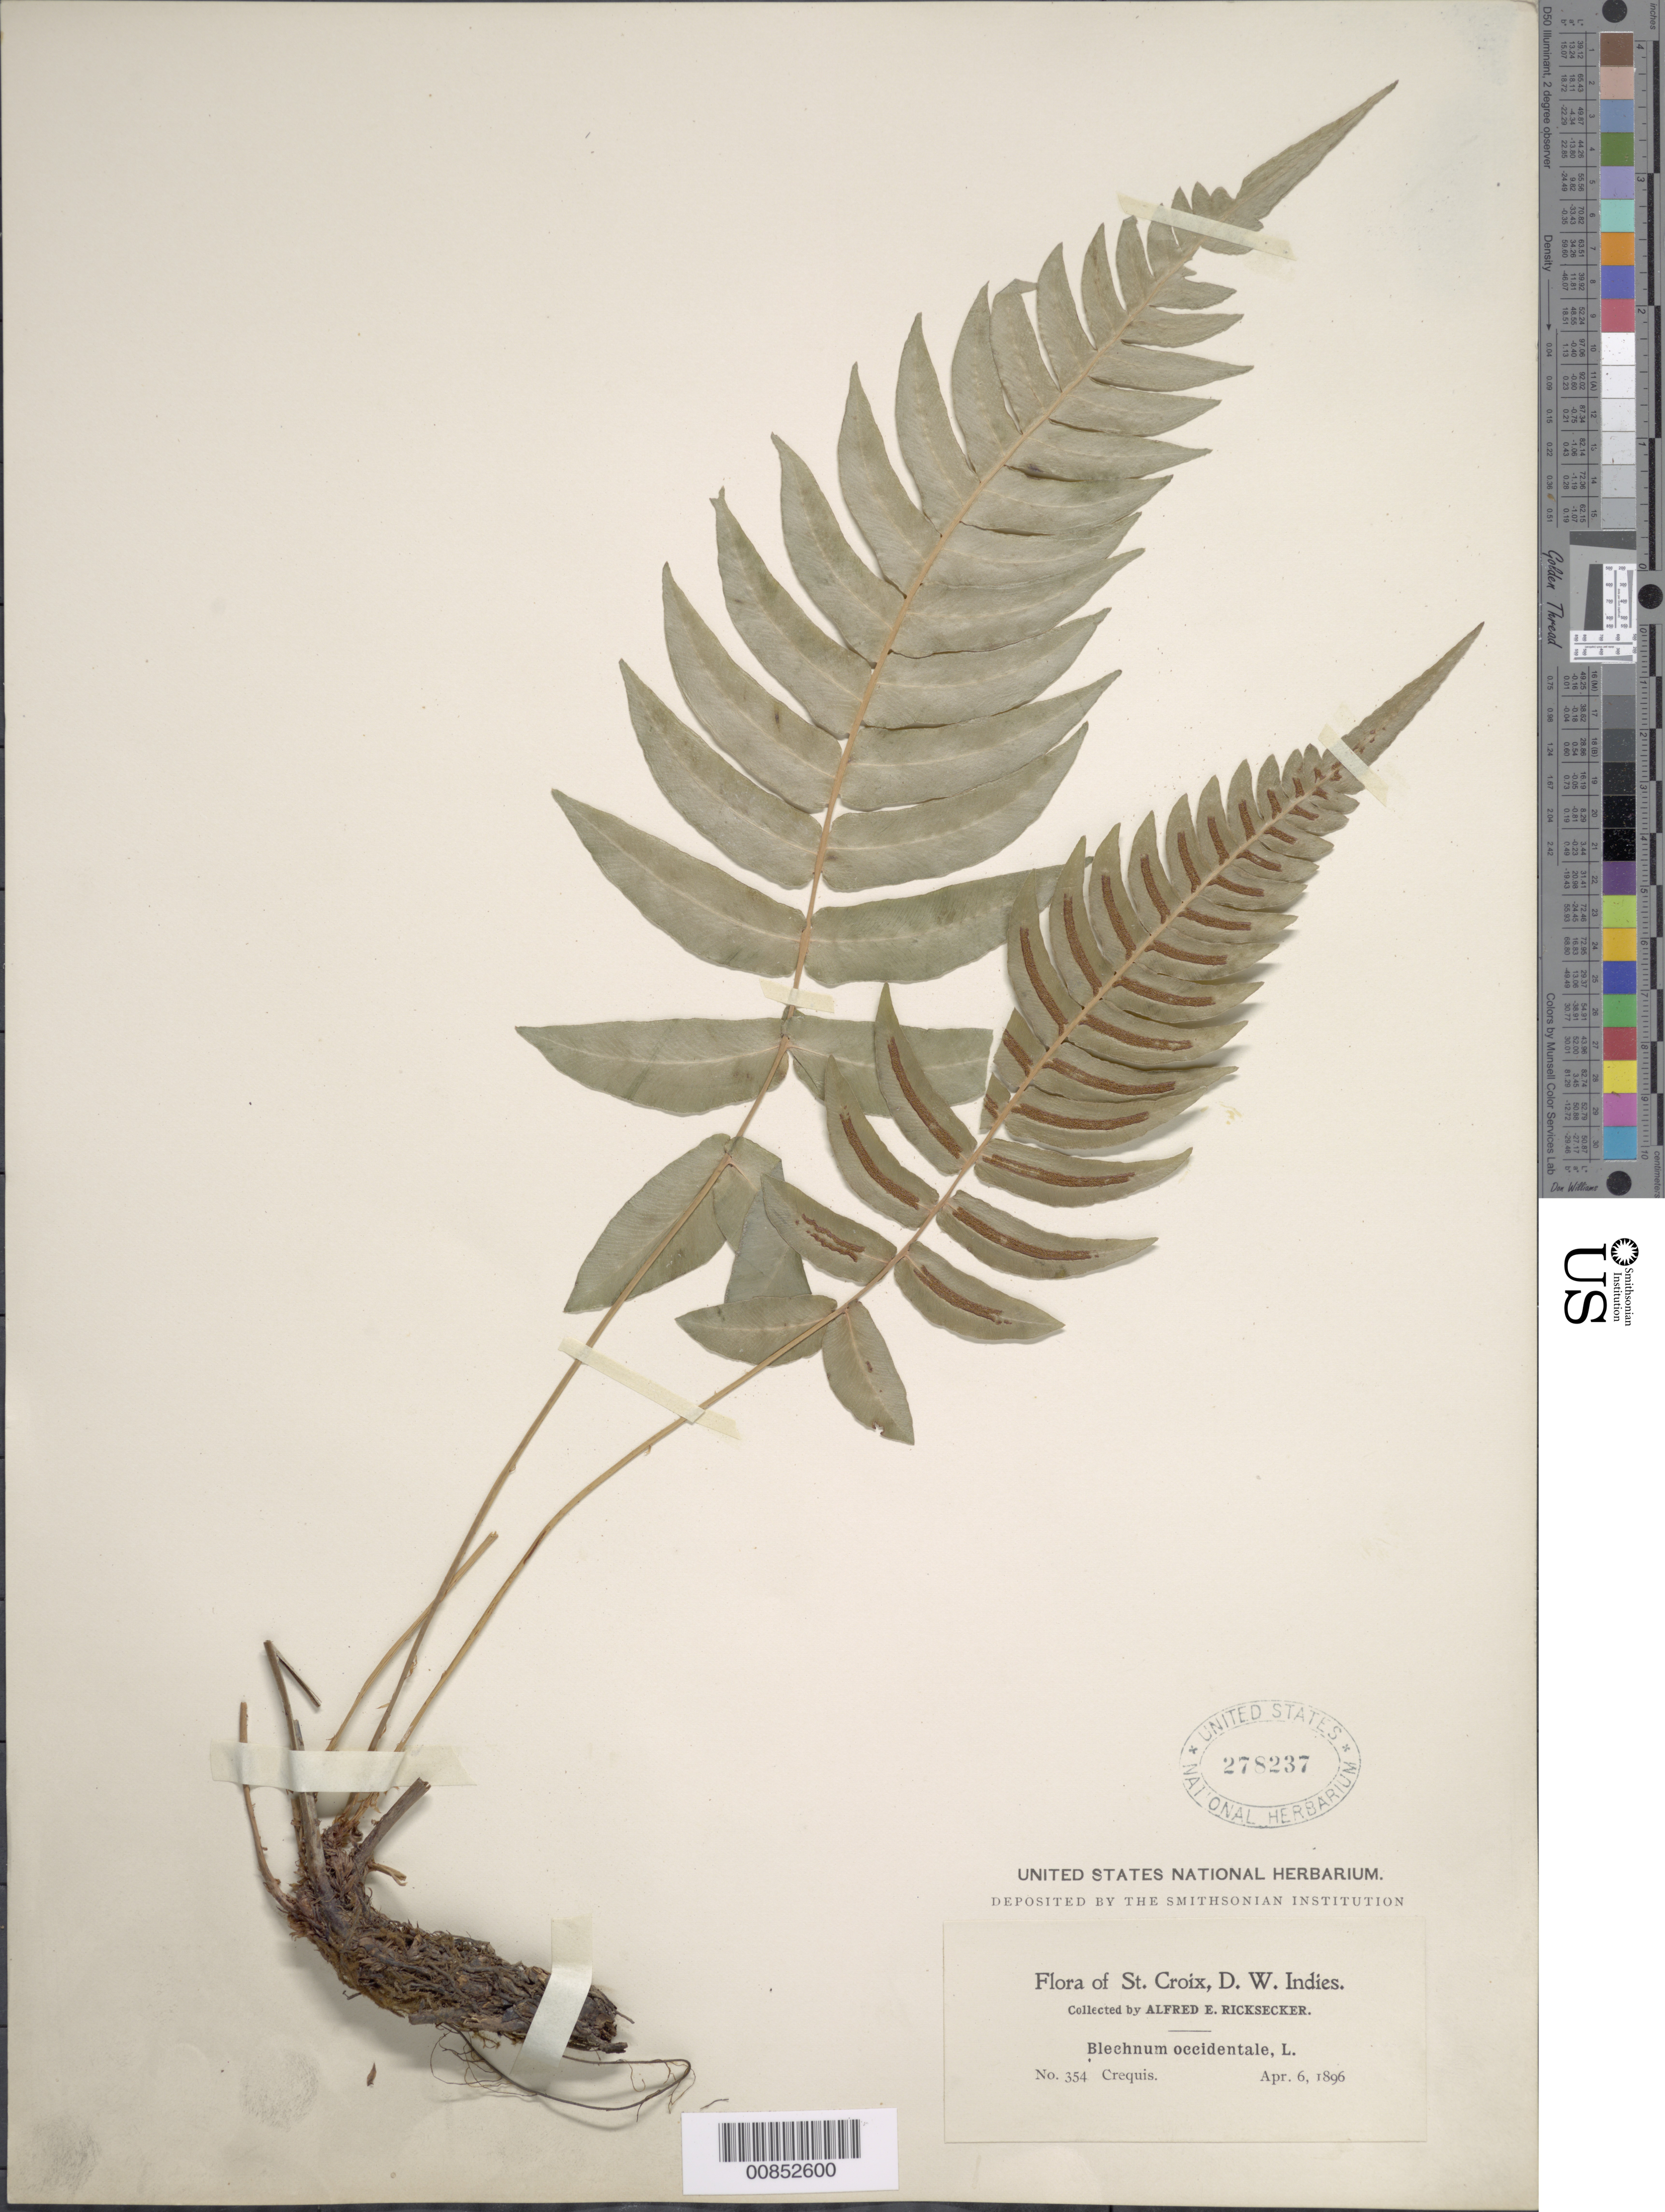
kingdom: Plantae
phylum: Tracheophyta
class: Polypodiopsida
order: Polypodiales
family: Blechnaceae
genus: Blechnum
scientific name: Blechnum occidentale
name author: L.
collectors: A. E. Ricksecker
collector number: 354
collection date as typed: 06 Apr 1896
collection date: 1896-04-06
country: U.S. Virgin Islands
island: St. Croix I.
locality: Crequis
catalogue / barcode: US 278237